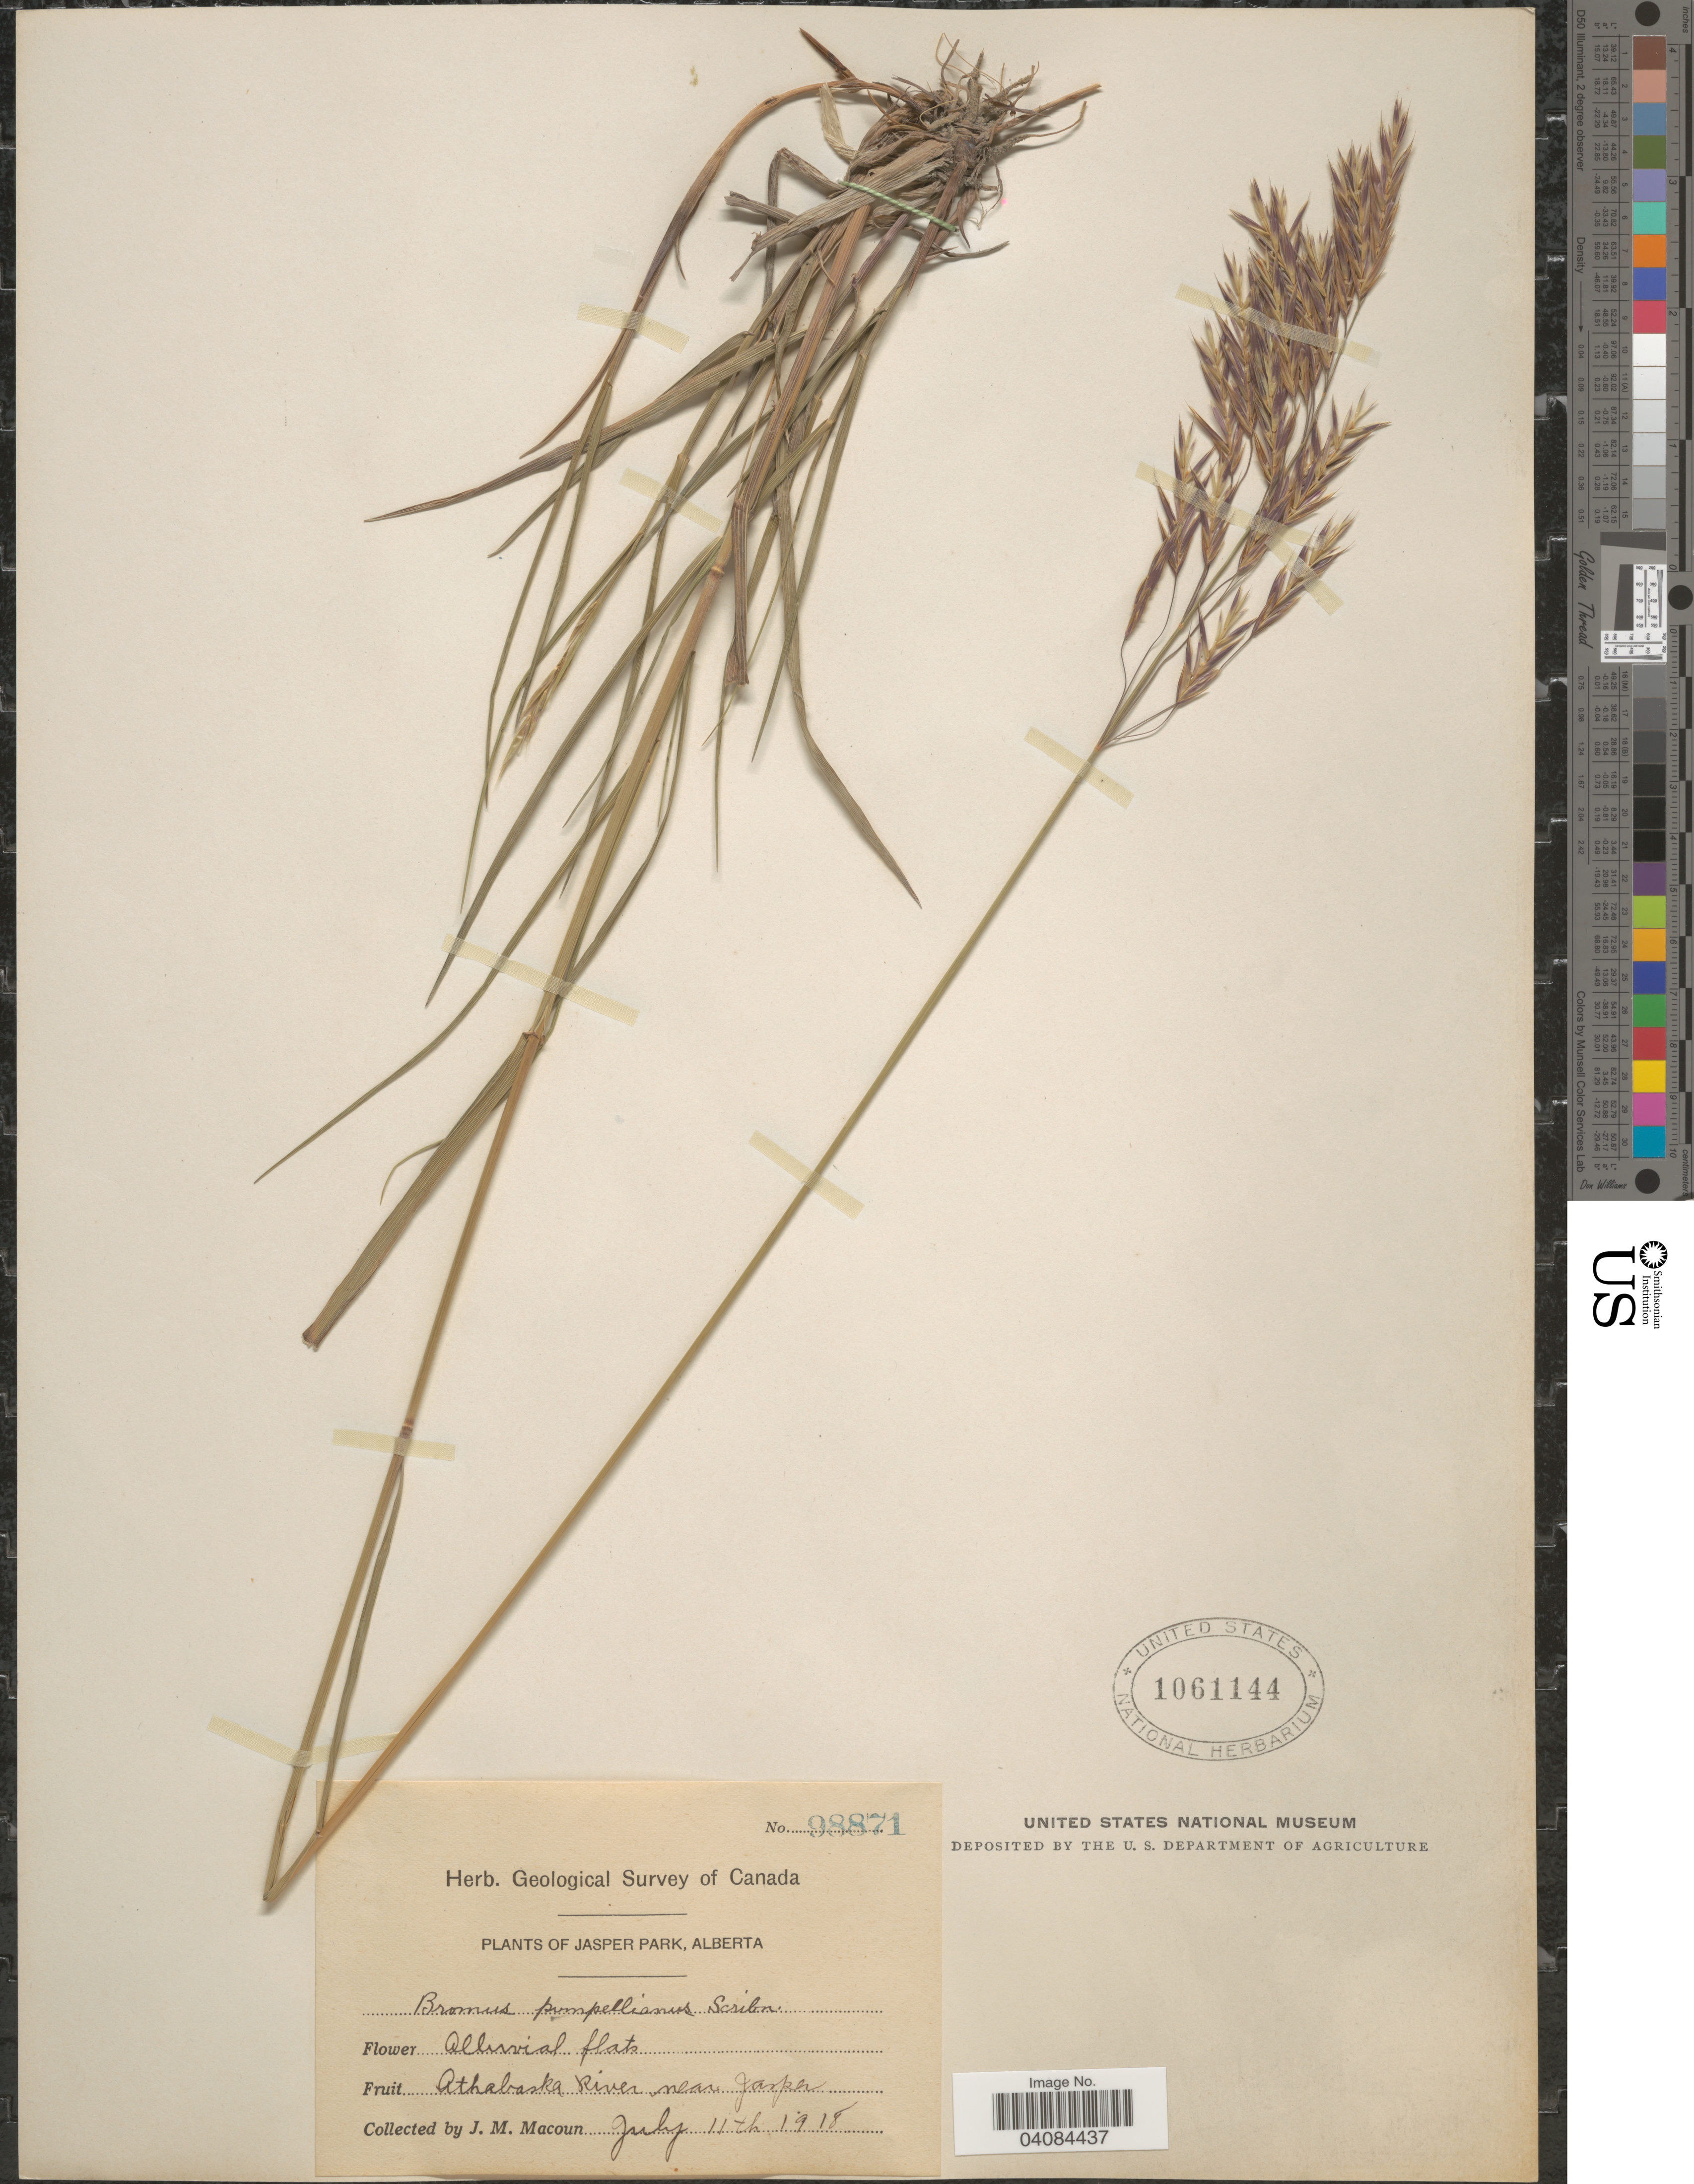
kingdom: Plantae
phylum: Tracheophyta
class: Liliopsida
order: Poales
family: Poaceae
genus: Bromus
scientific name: Bromus pumpellianus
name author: Scribn.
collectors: J. M. Macoun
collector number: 98871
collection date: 1918-07-11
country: Canada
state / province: Alberta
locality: Geological Survey of Canada. Jasper Park. Athabaska River near Jasper.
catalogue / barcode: US 1061144